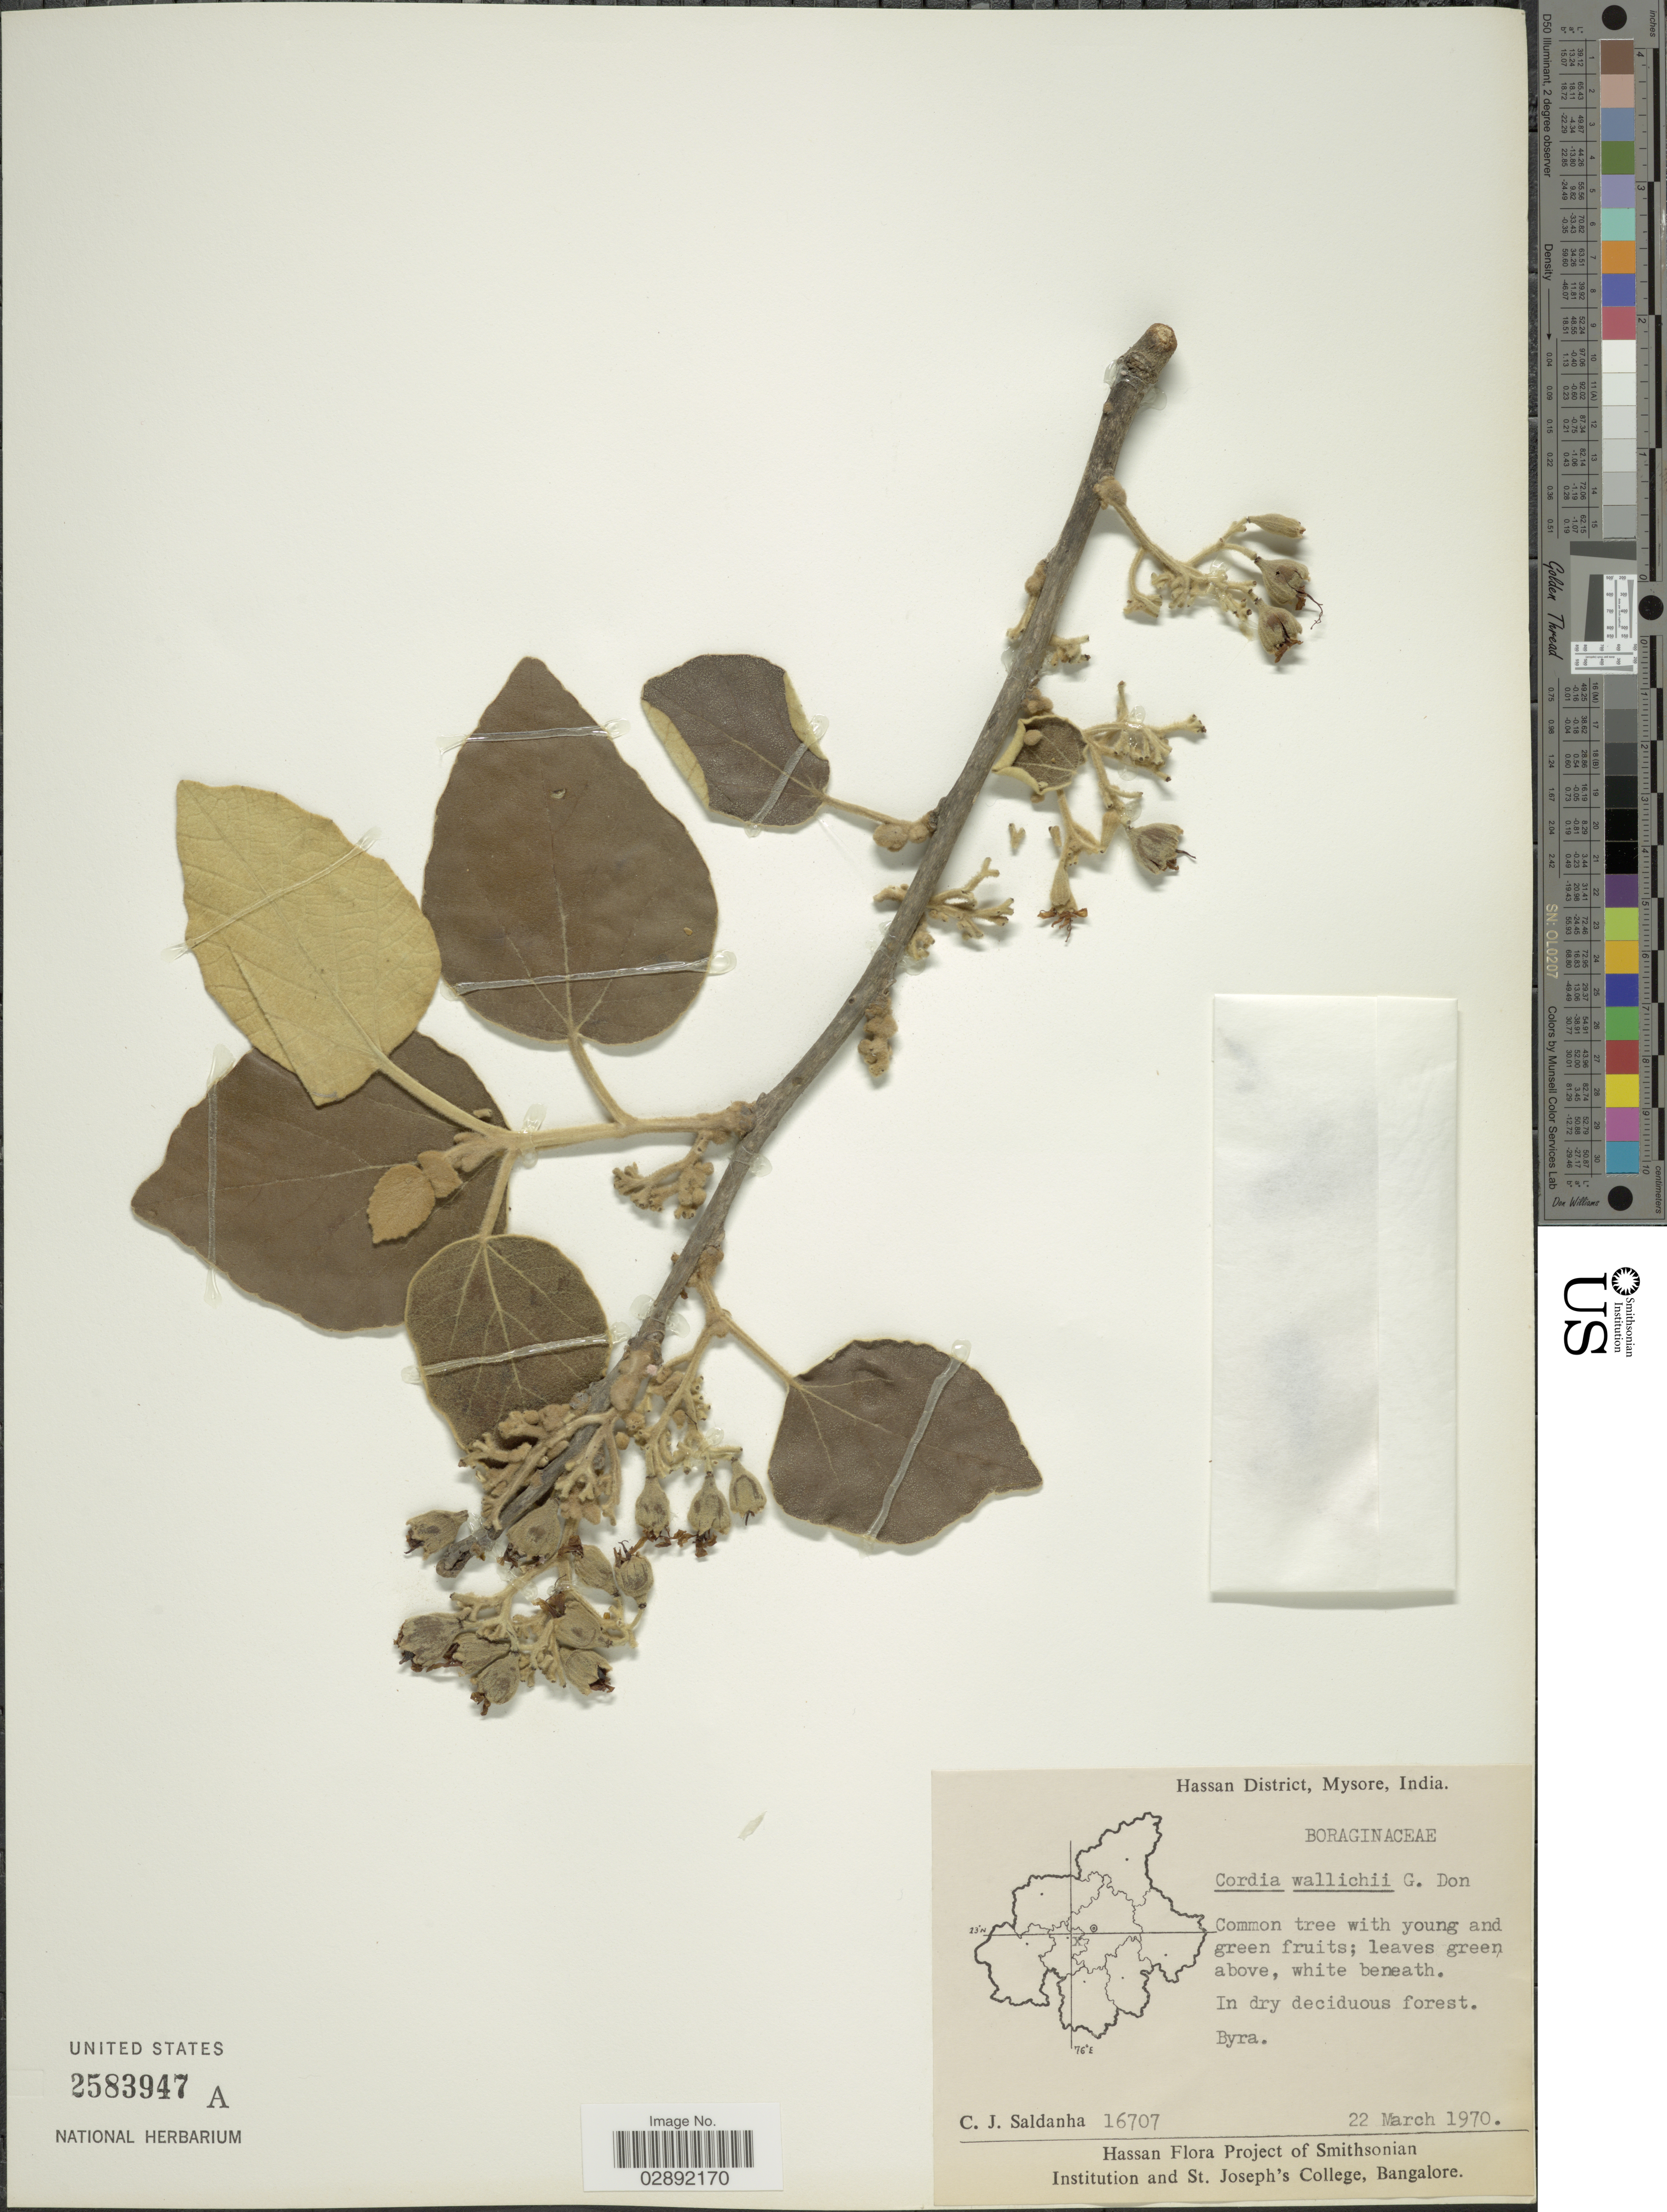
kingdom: Plantae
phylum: Tracheophyta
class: Magnoliopsida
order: Boraginales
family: Cordiaceae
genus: Cordia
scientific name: Cordia wallichii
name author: G. Don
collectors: C. J. Saldanha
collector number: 16707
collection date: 1970-03-22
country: India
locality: Hassan District, Mysore. Byra.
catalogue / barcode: US 2583947A